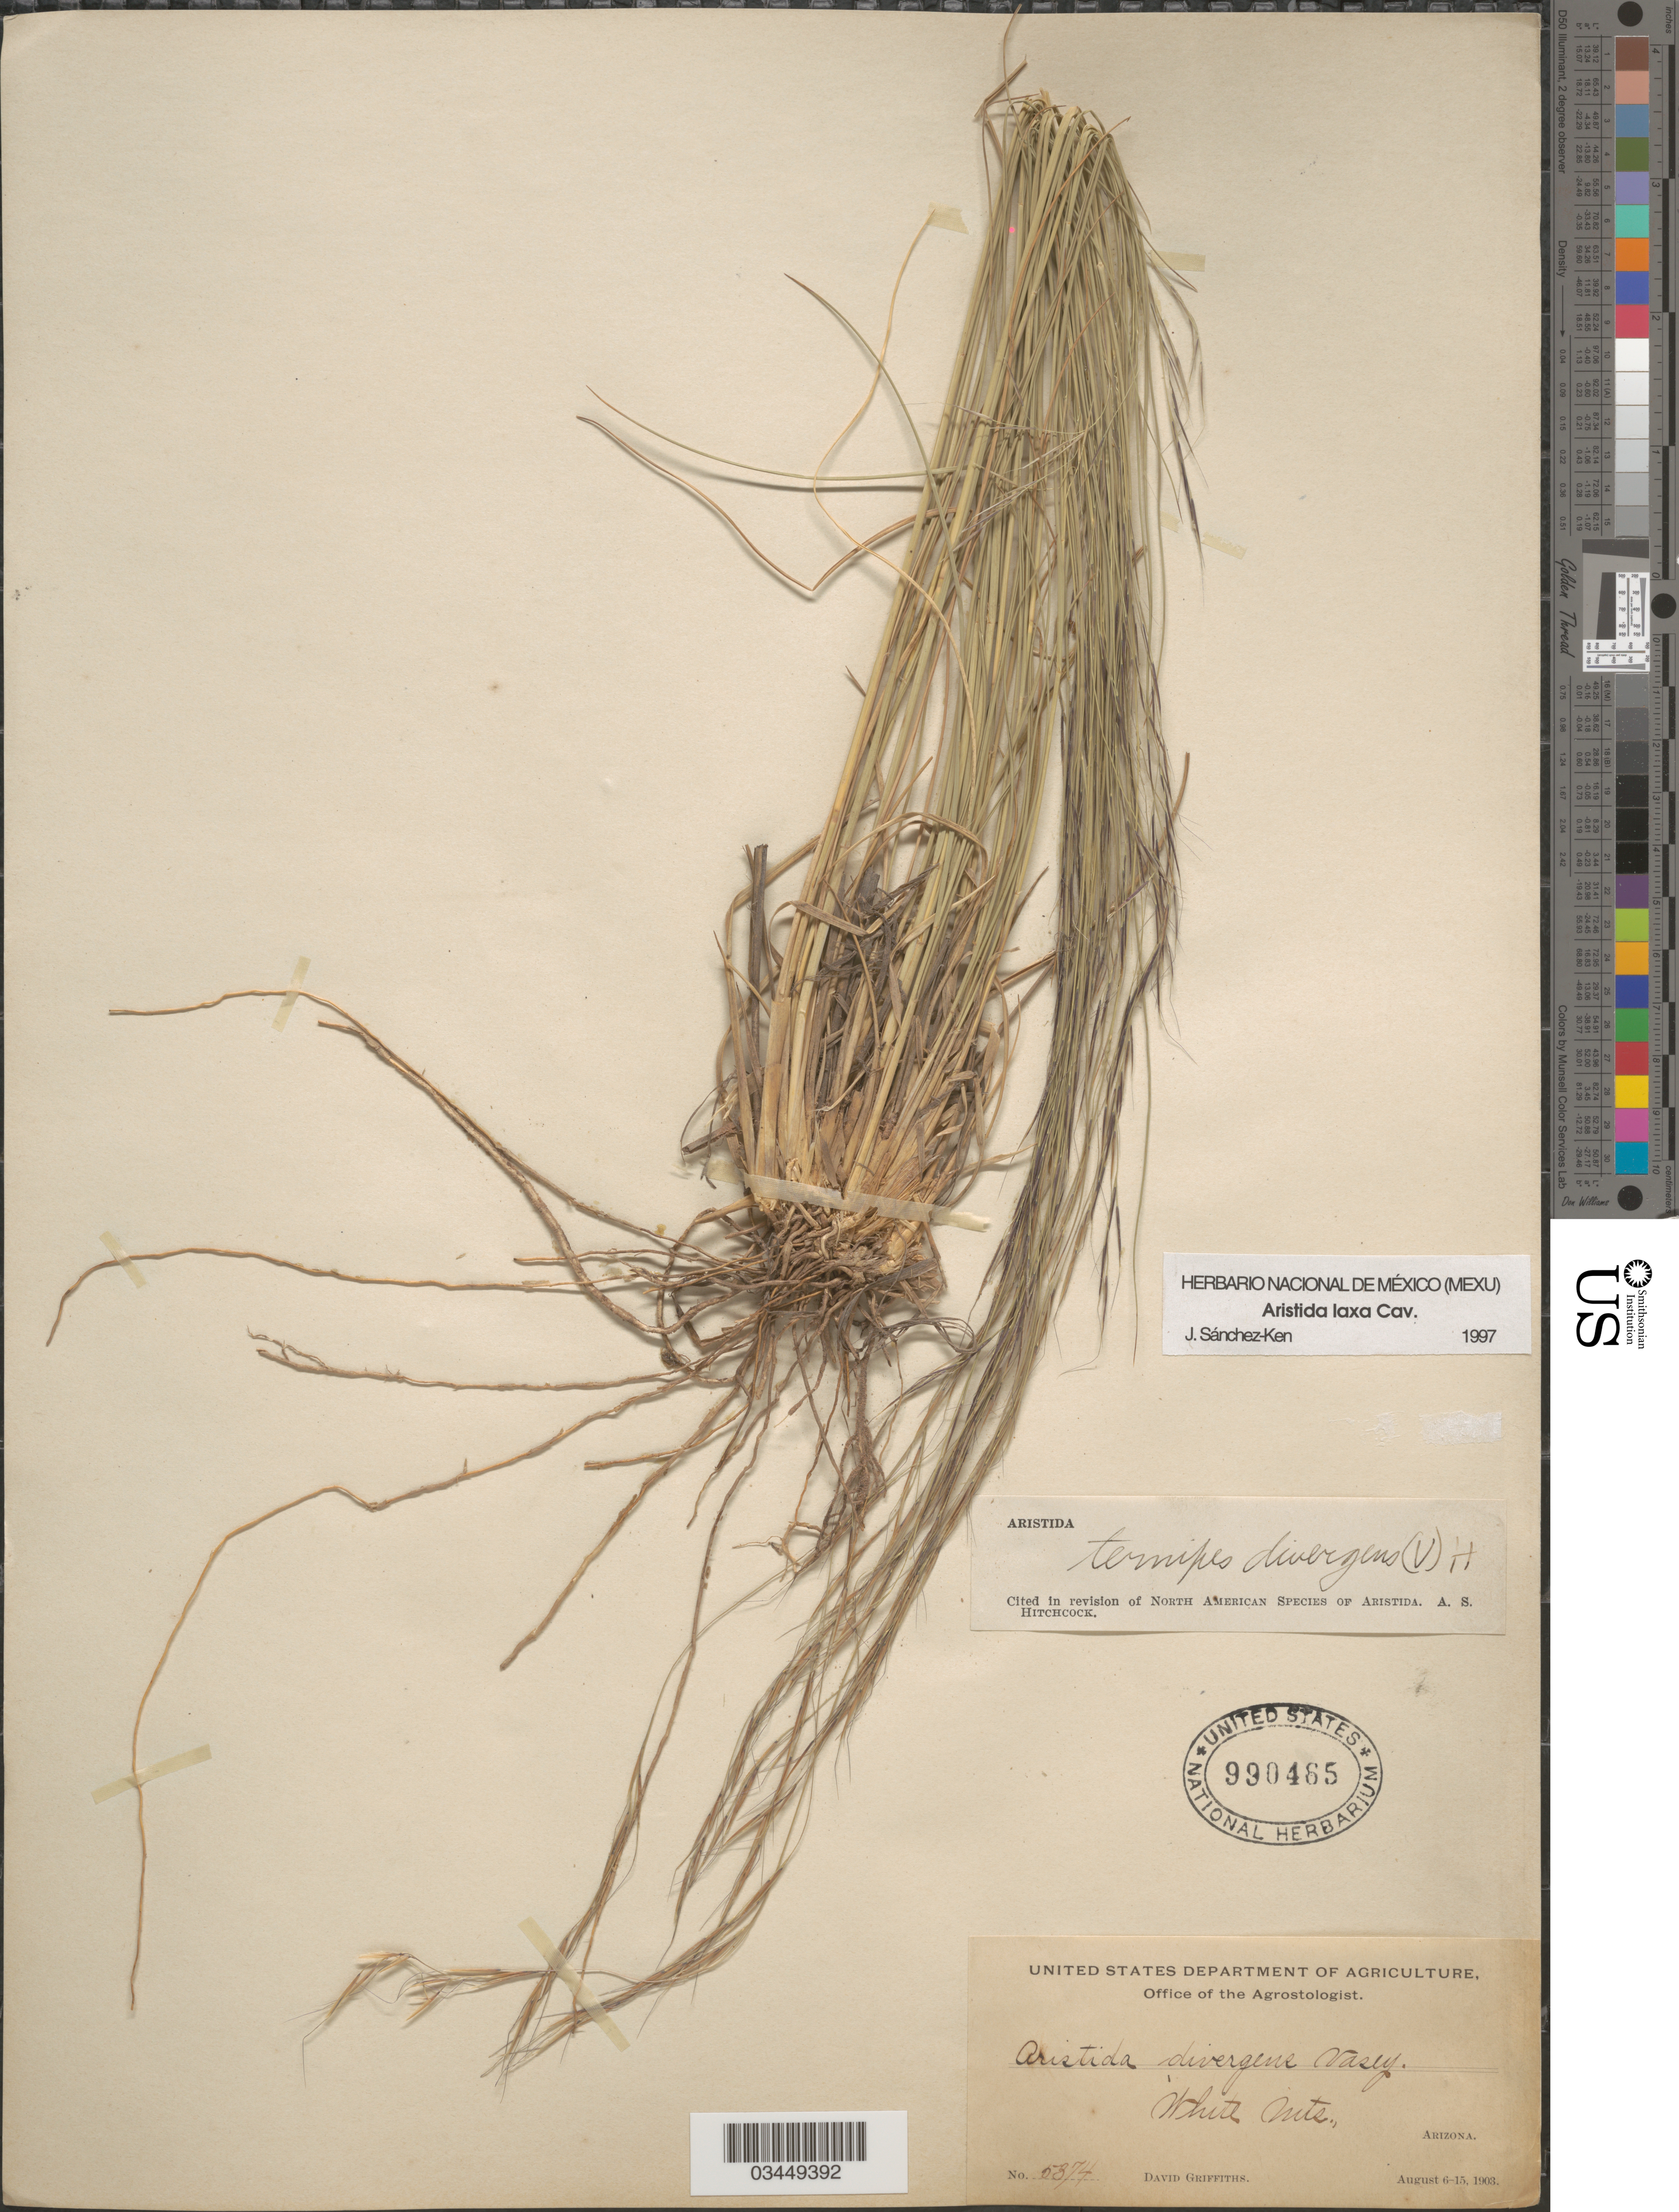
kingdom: Plantae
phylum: Tracheophyta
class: Liliopsida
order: Poales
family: Poaceae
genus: Aristida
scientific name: Aristida laxa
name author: Cav.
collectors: D. Griffiths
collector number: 5374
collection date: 1903-08-06/1903-08-15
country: United States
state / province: Arizona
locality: White Mts.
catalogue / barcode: US 990465